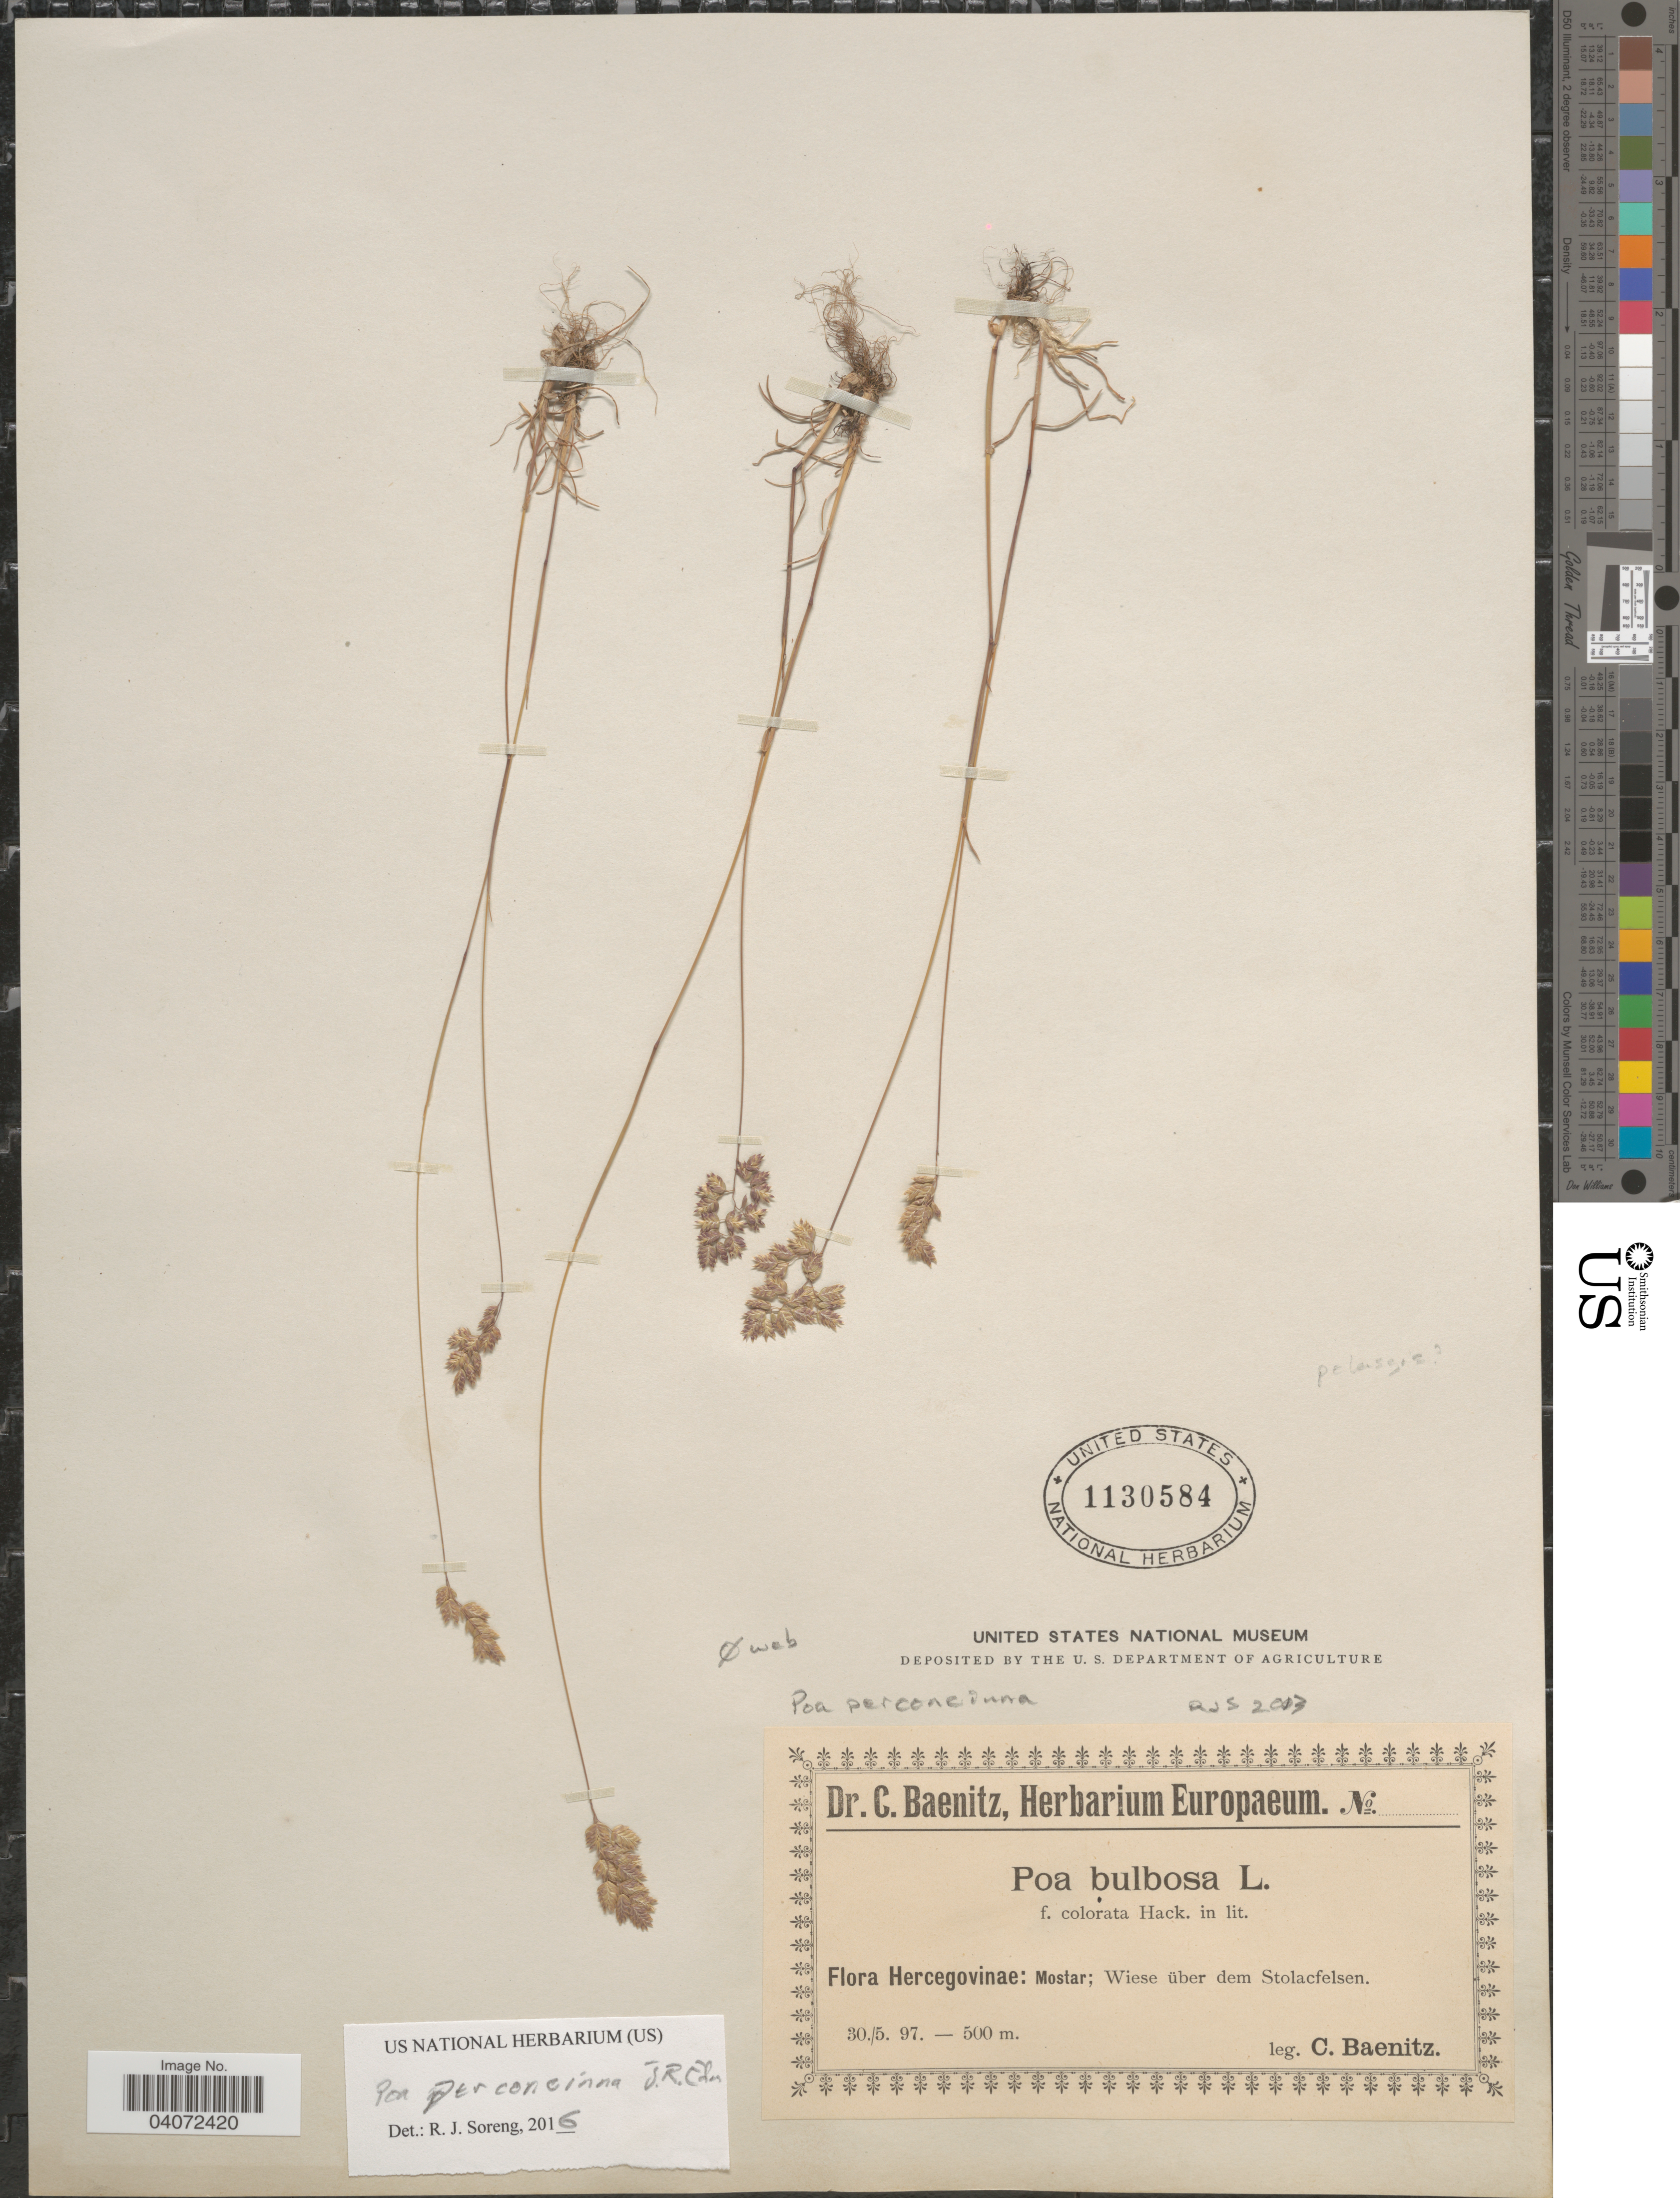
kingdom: Plantae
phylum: Tracheophyta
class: Liliopsida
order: Poales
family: Poaceae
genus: Poa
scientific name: Poa carniolica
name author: (Hladnik ex Mutel) Bech.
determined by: Soreng, Robert J., Research Associate (BOT), Smithsonian Institution - National Museum of Natural History (UNITED STATES)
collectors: C. G. Baenitz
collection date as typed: Transcribed d/m/y: 30/5/97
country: Bosnia and Herzegovina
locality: Hercegovinae: Mostar; Wiese über dem Stolacfelsen.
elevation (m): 500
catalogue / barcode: US 1130584